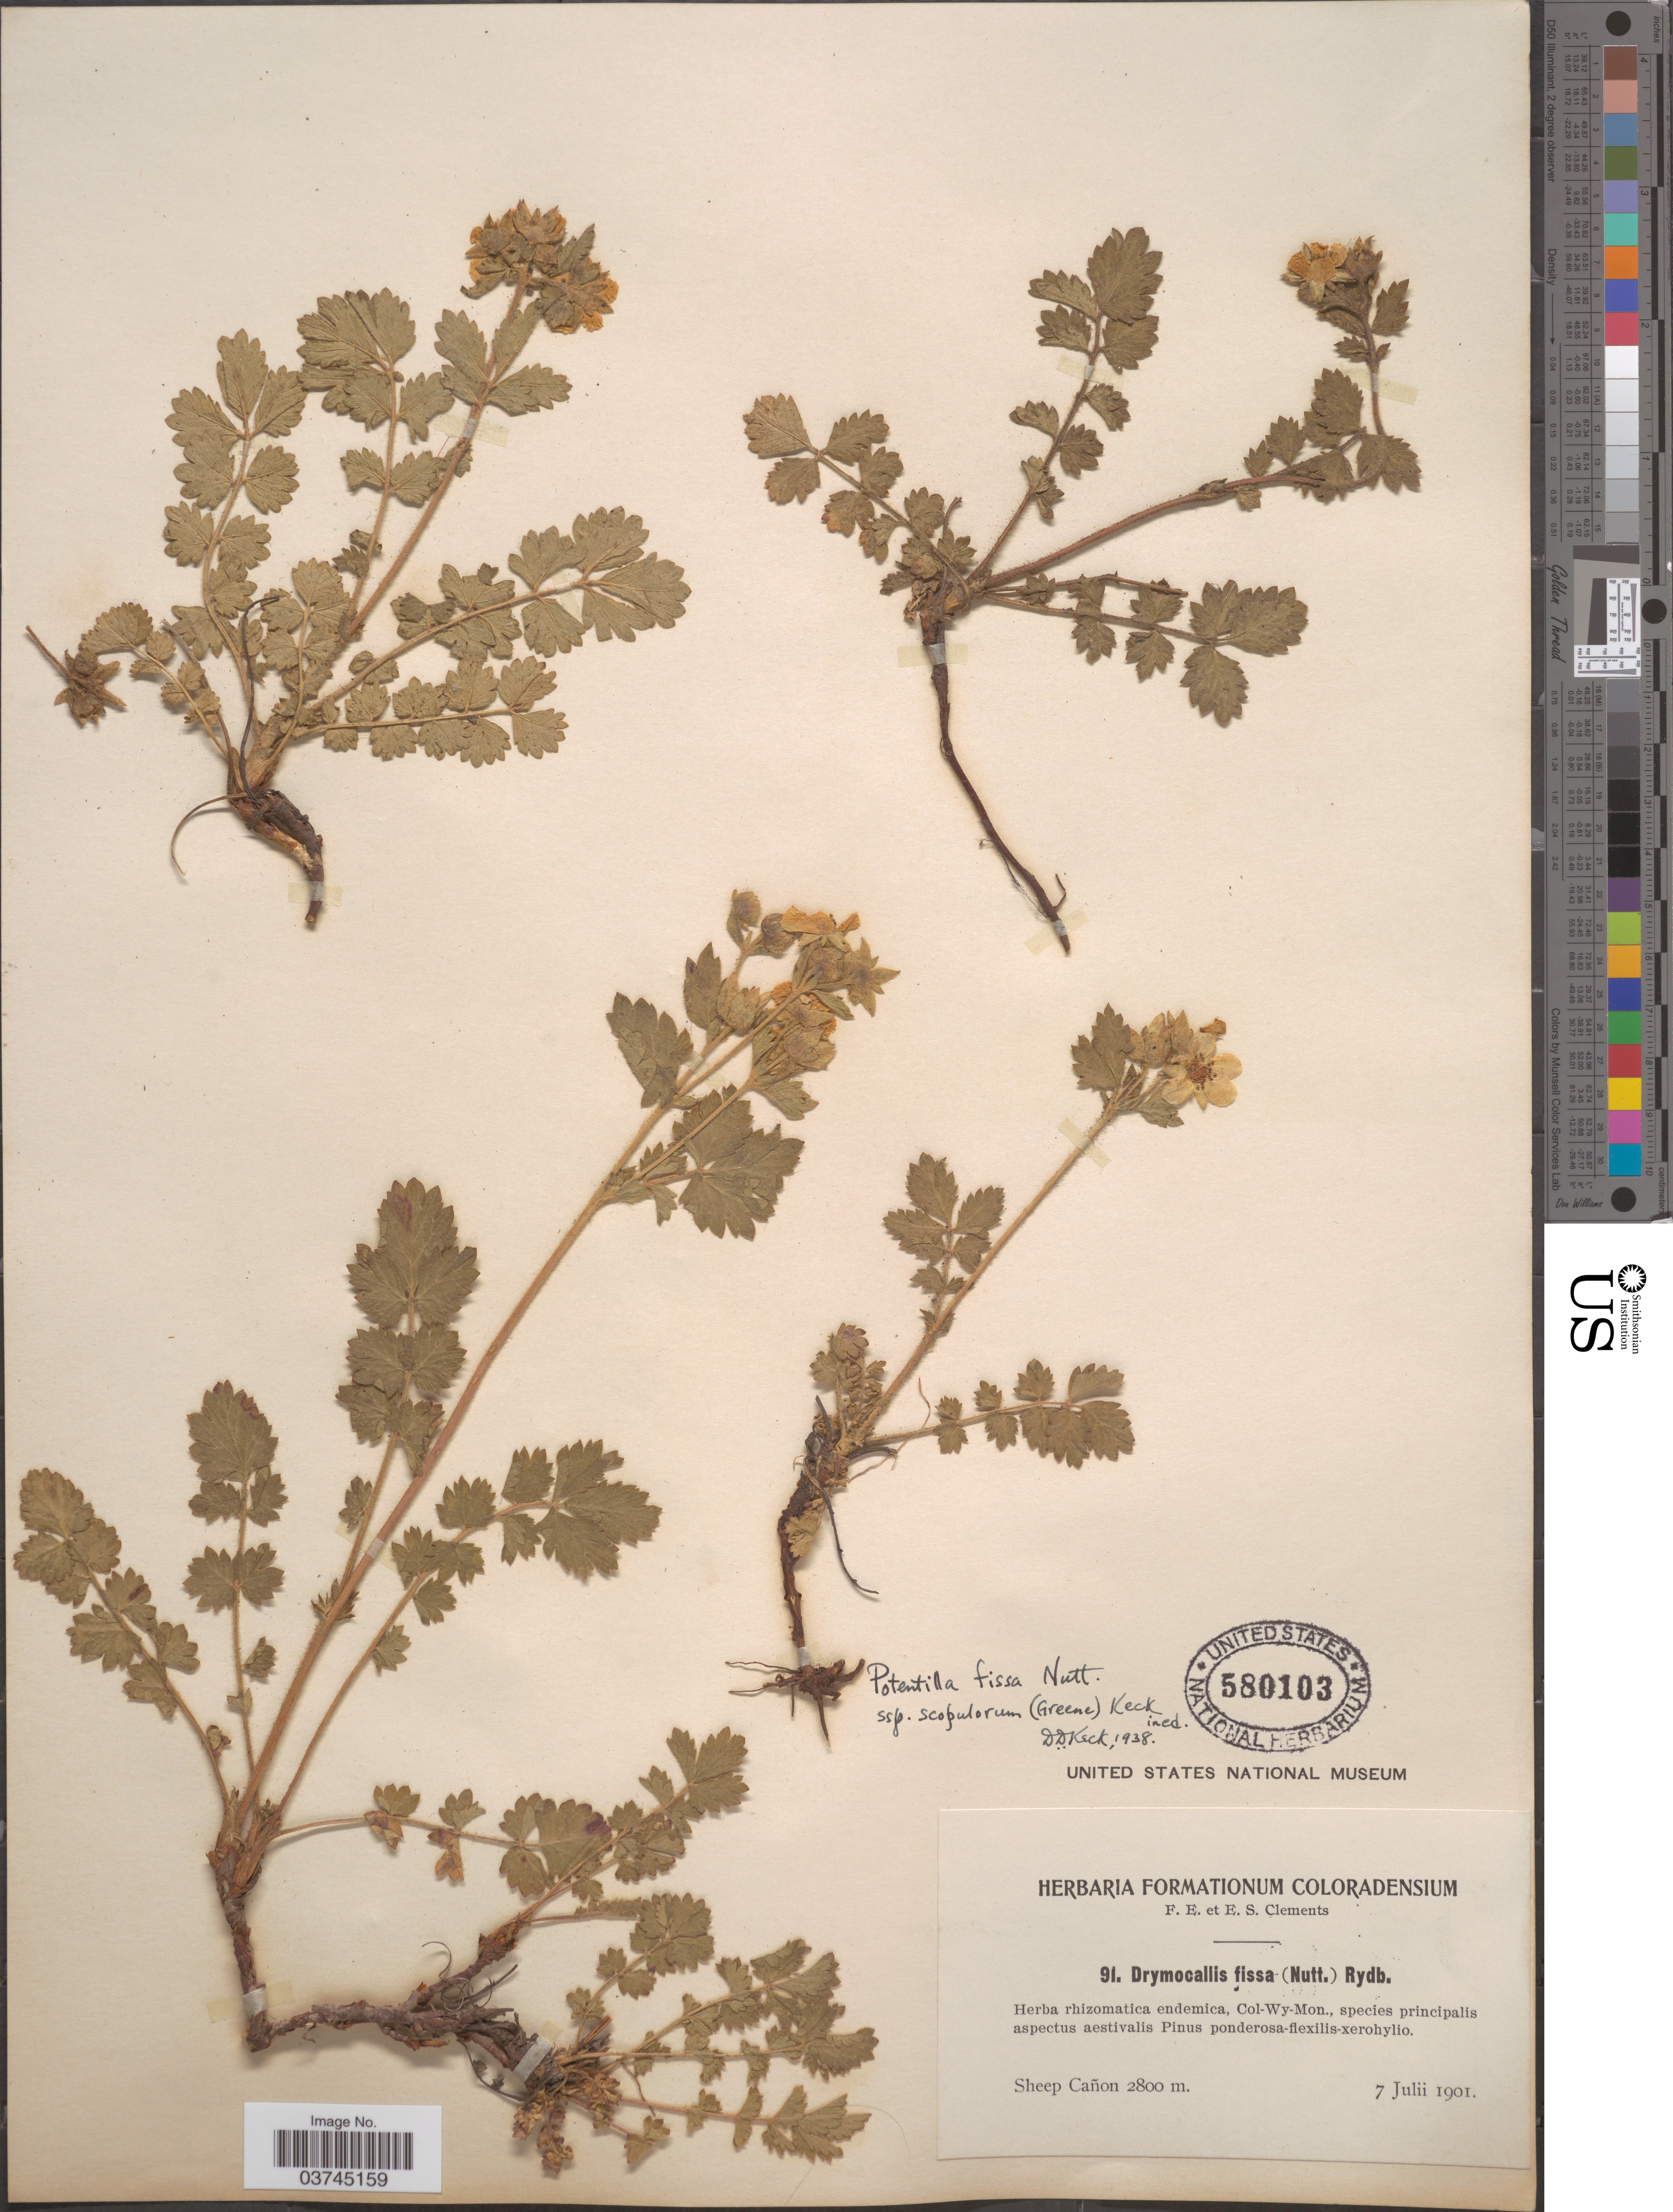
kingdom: Plantae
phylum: Tracheophyta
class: Magnoliopsida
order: Rosales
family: Rosaceae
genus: Drymocallis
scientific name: Drymocallis fissa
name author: (Nutt.) Rydb.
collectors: F. E. Clements & E. S. Clements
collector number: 91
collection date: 1901-07-07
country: United States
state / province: Colorado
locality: Sheep Cañon.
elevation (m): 2800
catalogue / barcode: US 580103